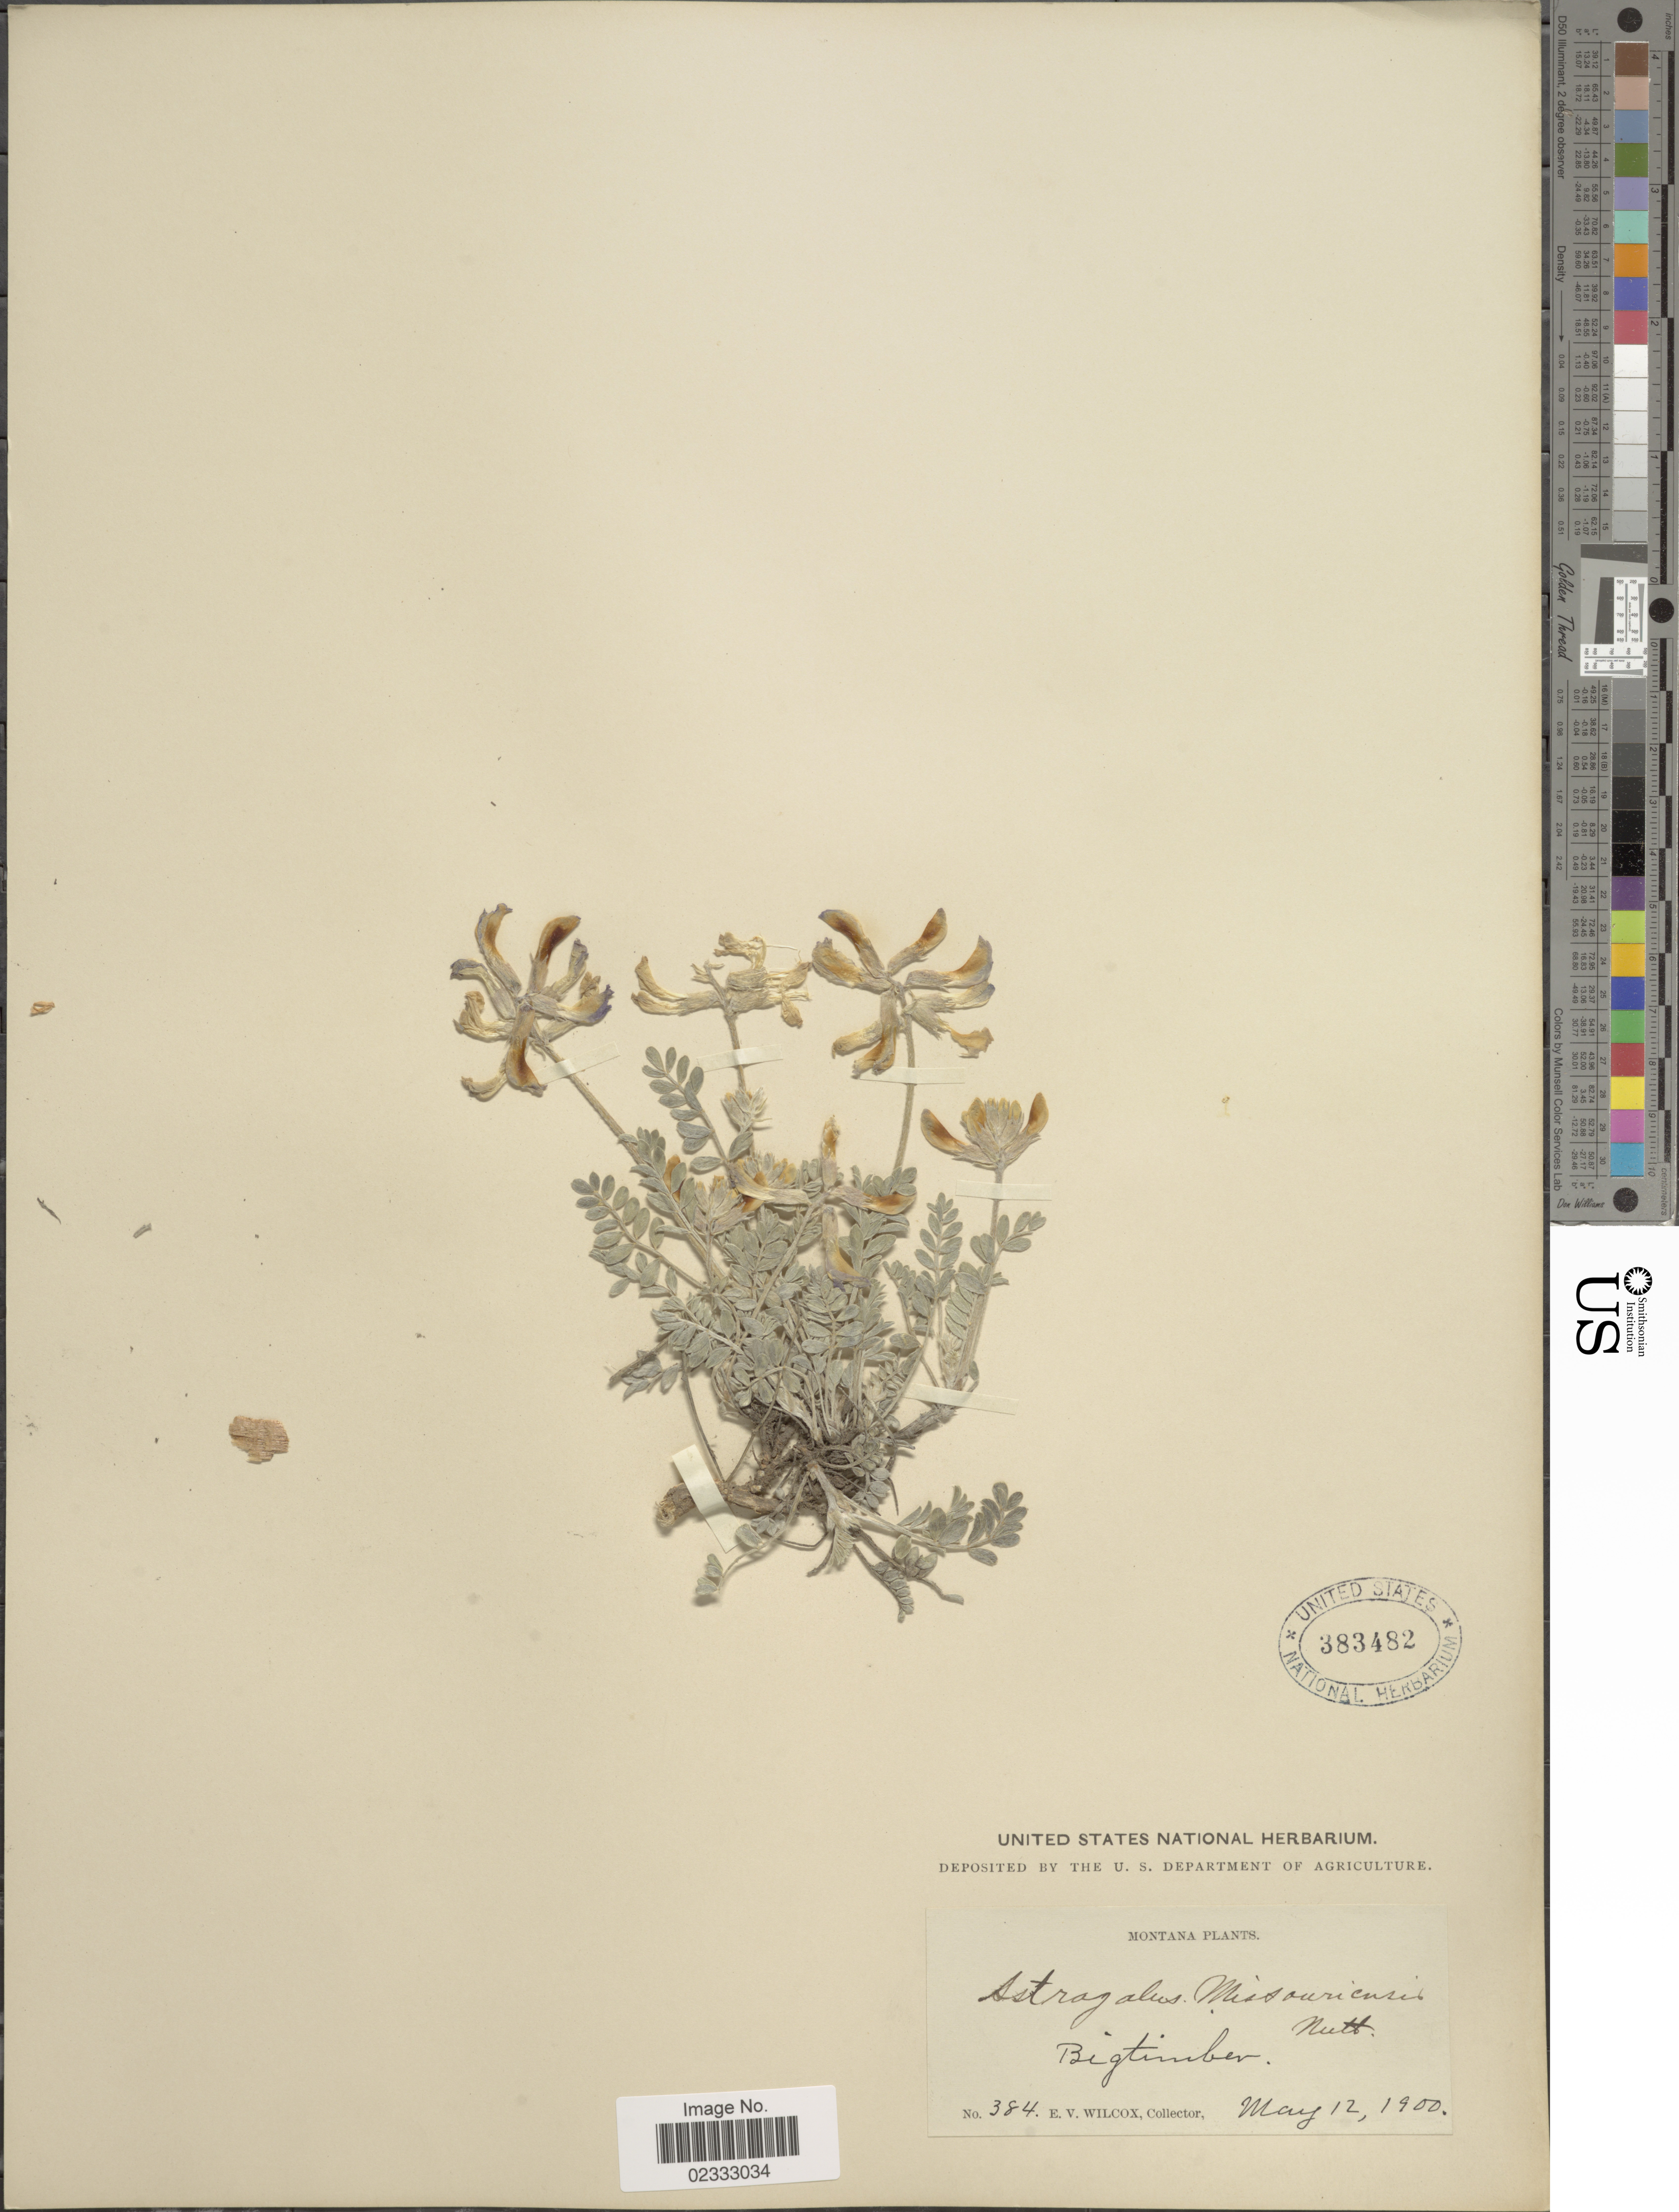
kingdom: Plantae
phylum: Tracheophyta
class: Magnoliopsida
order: Fabales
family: Fabaceae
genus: Astragalus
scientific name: Astragalus missouriensis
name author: Nutt.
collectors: E. V. Wilcox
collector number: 384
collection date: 1900-05-12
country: United States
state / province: Montana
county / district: Sweet Grass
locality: Big Timber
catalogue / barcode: US 383482